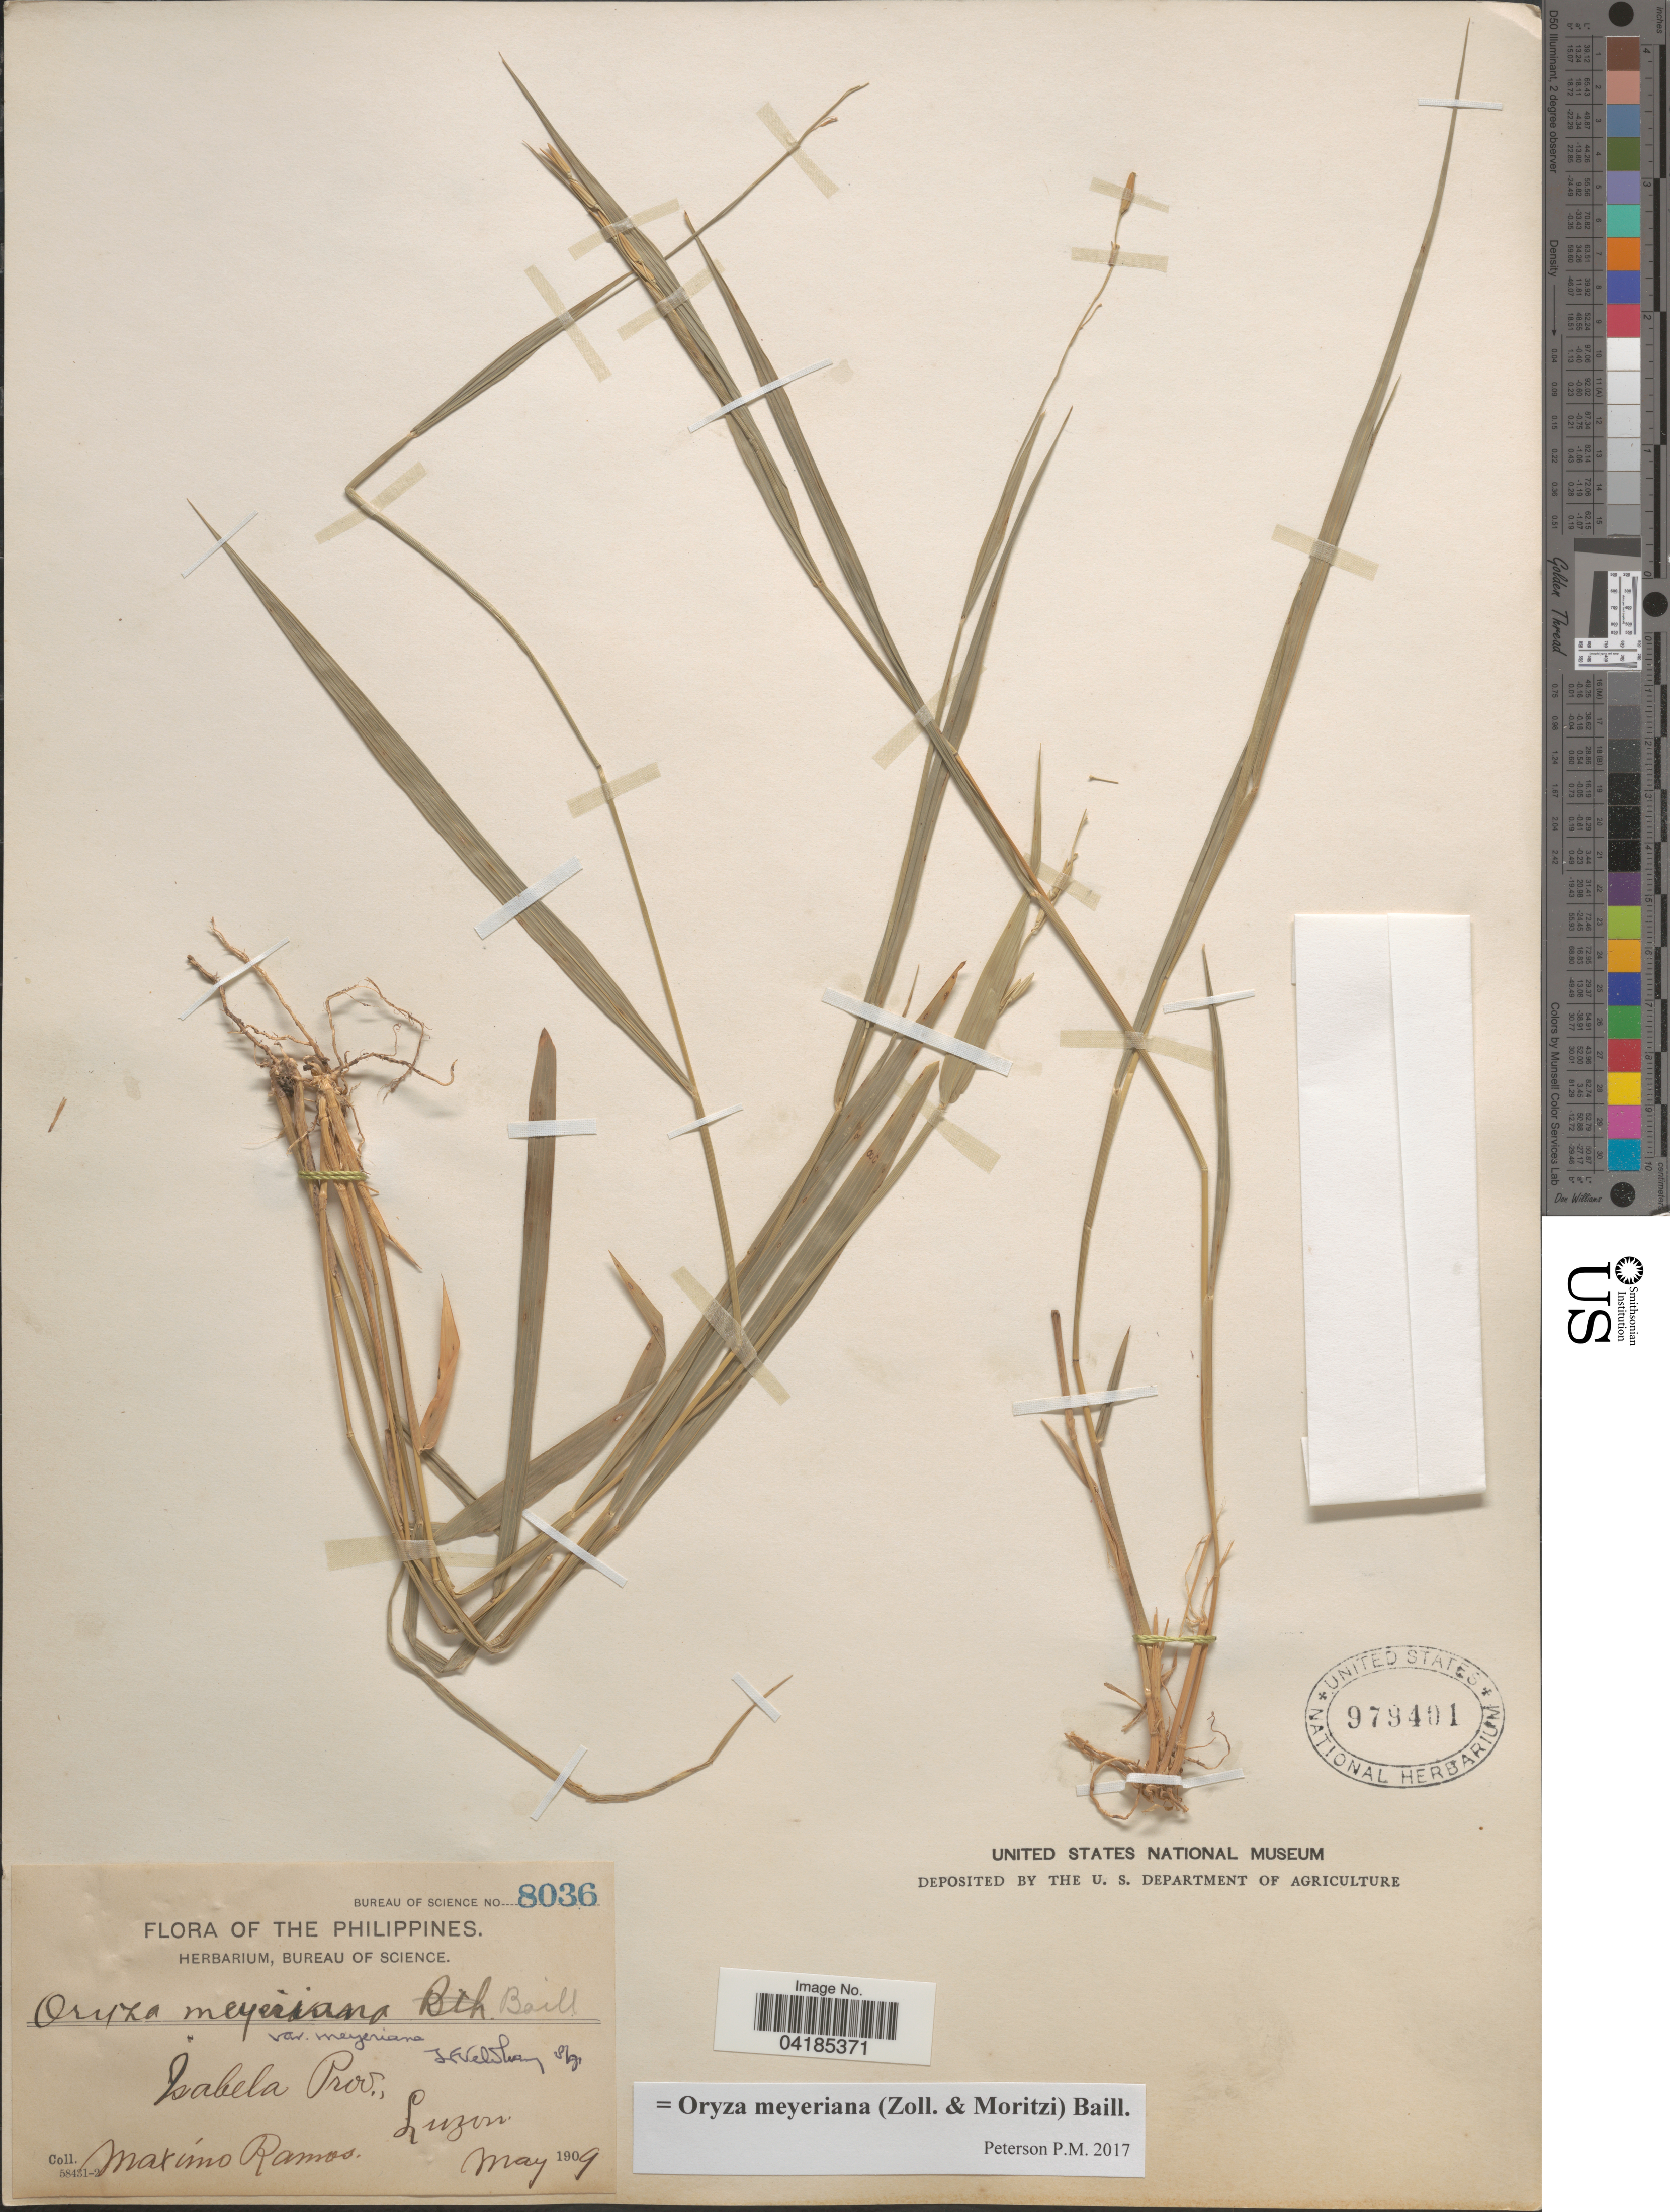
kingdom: Plantae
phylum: Tracheophyta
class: Liliopsida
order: Poales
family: Poaceae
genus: Oryza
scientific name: Oryza meyeriana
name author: (Zoll. & Mor.) Baill.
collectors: M. Ramos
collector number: Bureau of Science 8036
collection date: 1909-05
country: Philippines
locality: Isabela Prov., Luzon.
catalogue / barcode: US 979401